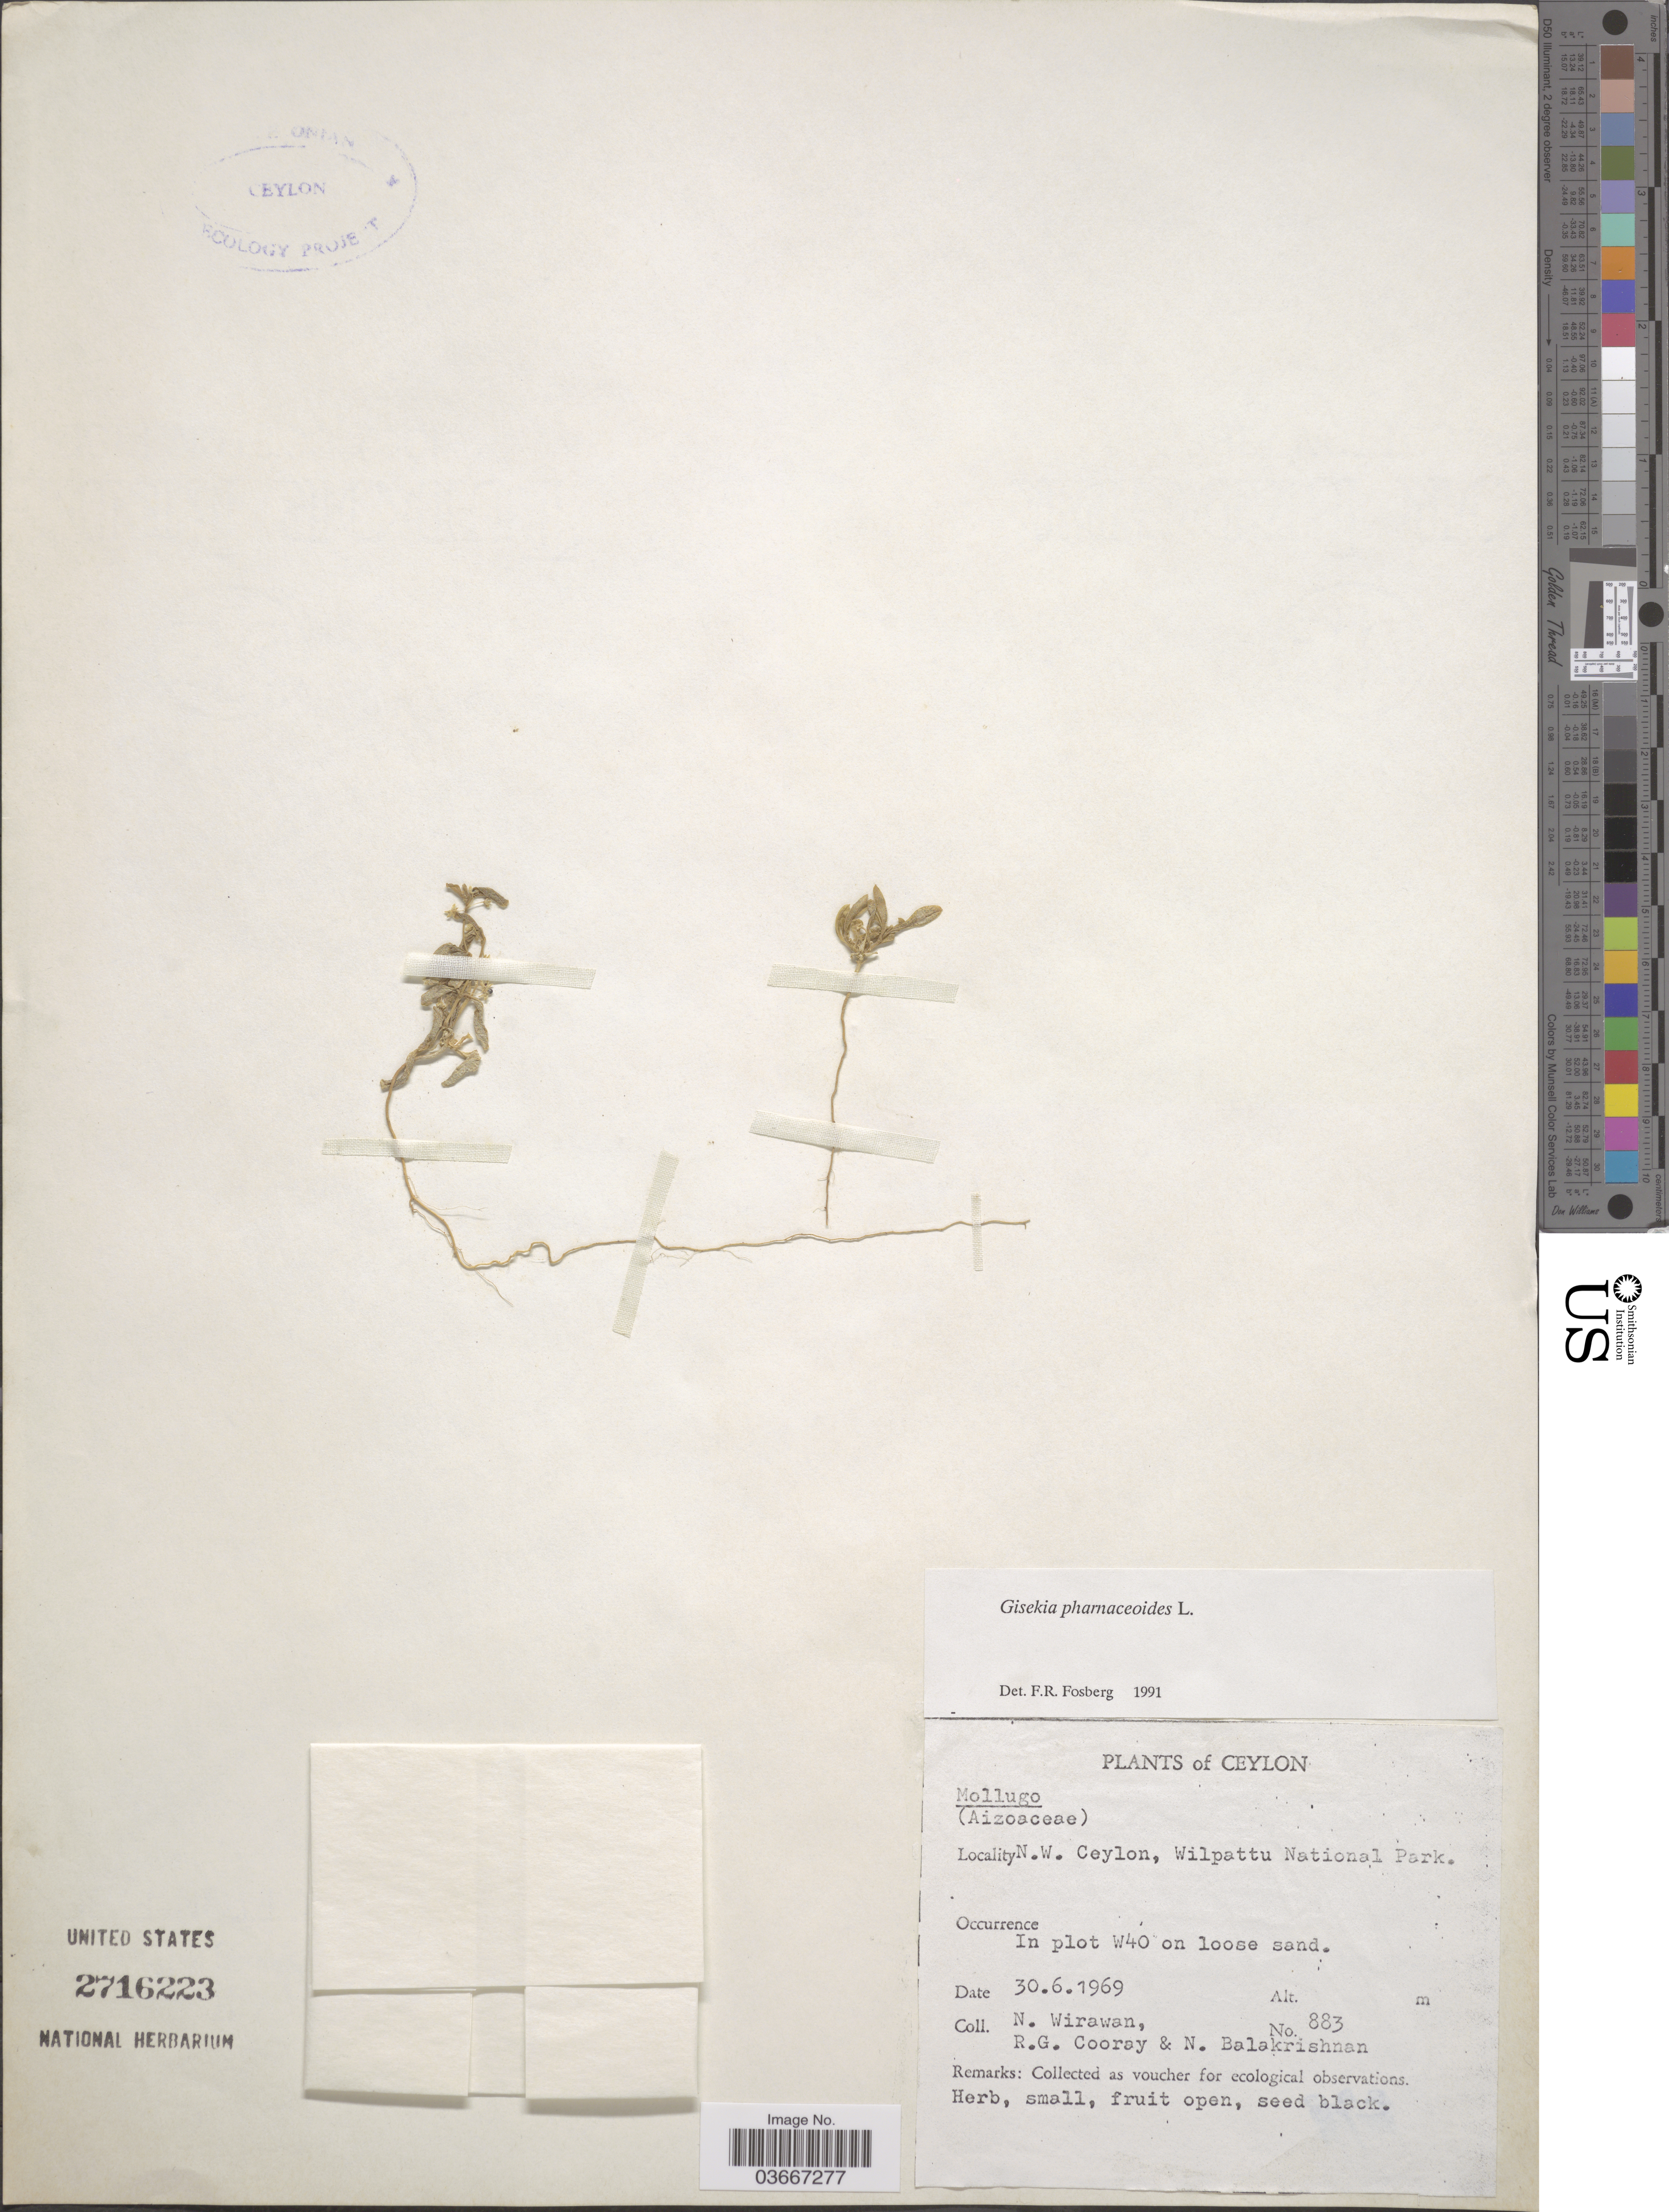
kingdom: Plantae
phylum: Tracheophyta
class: Magnoliopsida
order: Caryophyllales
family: Gisekiaceae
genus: Gisekia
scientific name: Gisekia sp.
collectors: N. Wirawan, R. Cooray & N. Balakrishnan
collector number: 883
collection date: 1969-06-30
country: Sri Lanka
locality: Ceylon. N. W. Ceylon, Wilpattu National Park. In plot W40 on loose sand.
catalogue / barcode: US 2716223